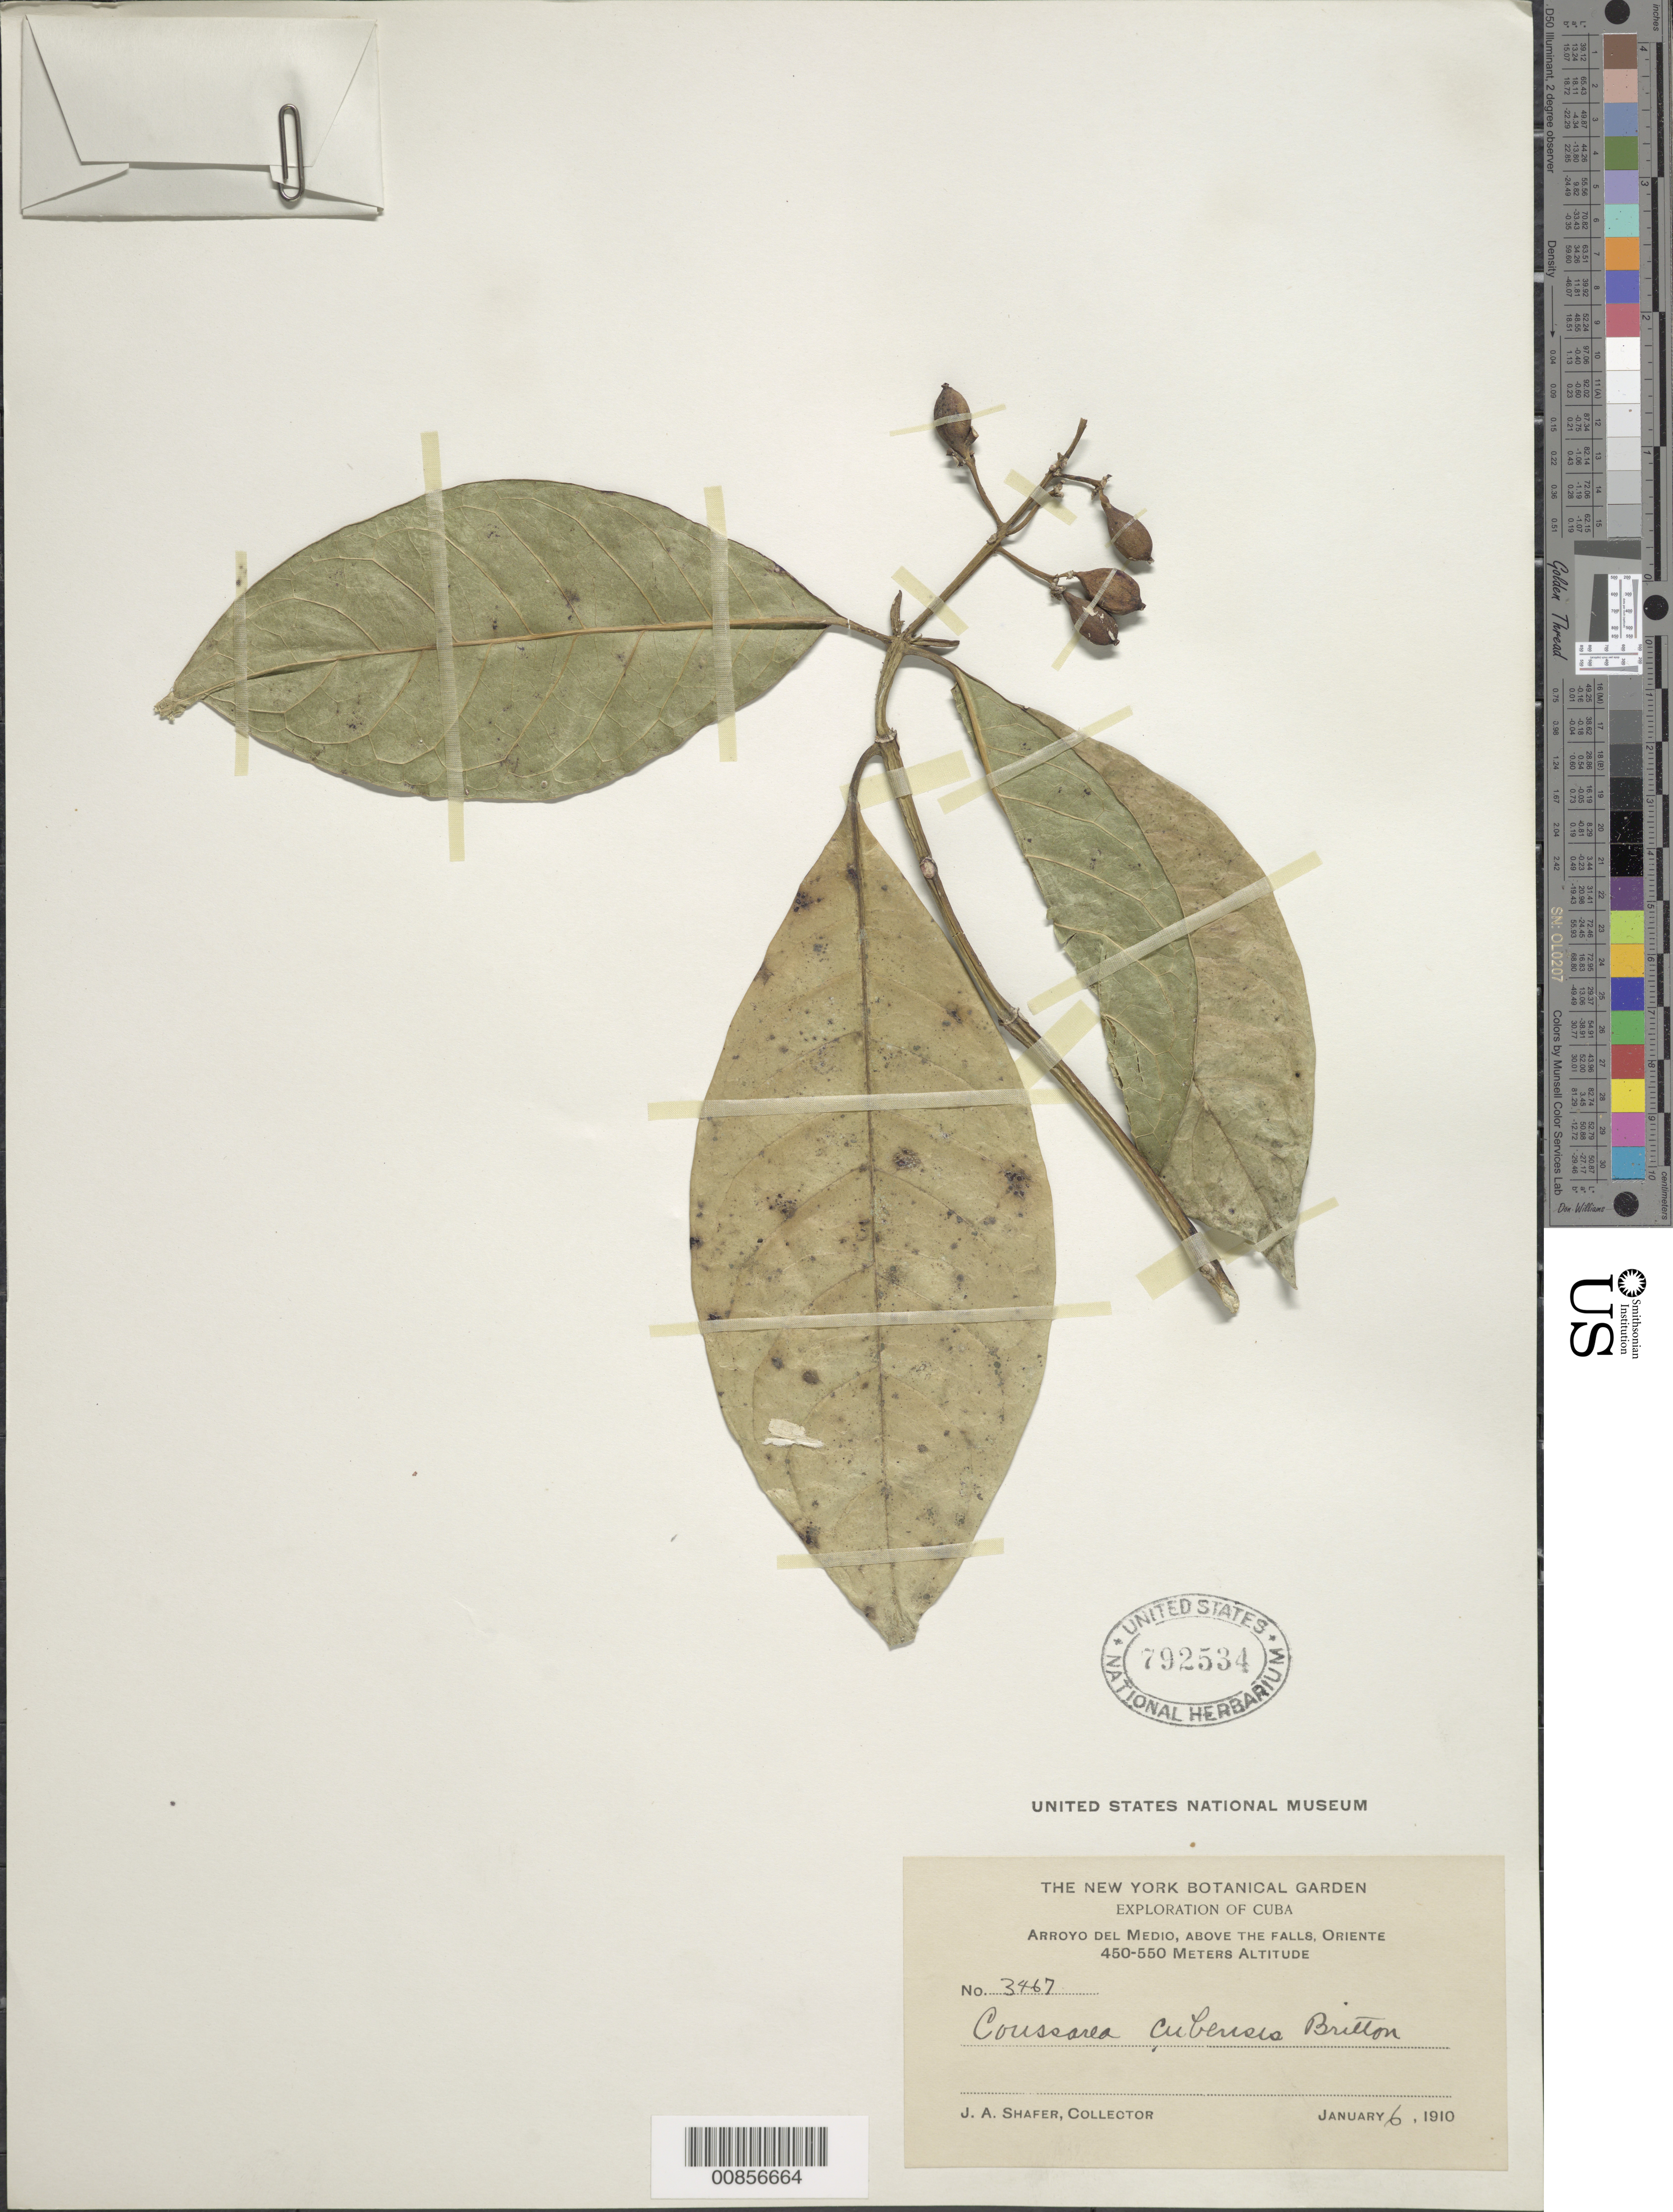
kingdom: Plantae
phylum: Tracheophyta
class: Magnoliopsida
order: Gentianales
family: Rubiaceae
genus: Coussarea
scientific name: Coussarea sp.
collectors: J. A. Shafer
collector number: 3467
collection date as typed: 06 Jan 1910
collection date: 1910-01-06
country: Cuba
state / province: Oriente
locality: Arroyo del Medio, above the Falls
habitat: Arroyo, above falls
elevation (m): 450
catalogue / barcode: US 792534